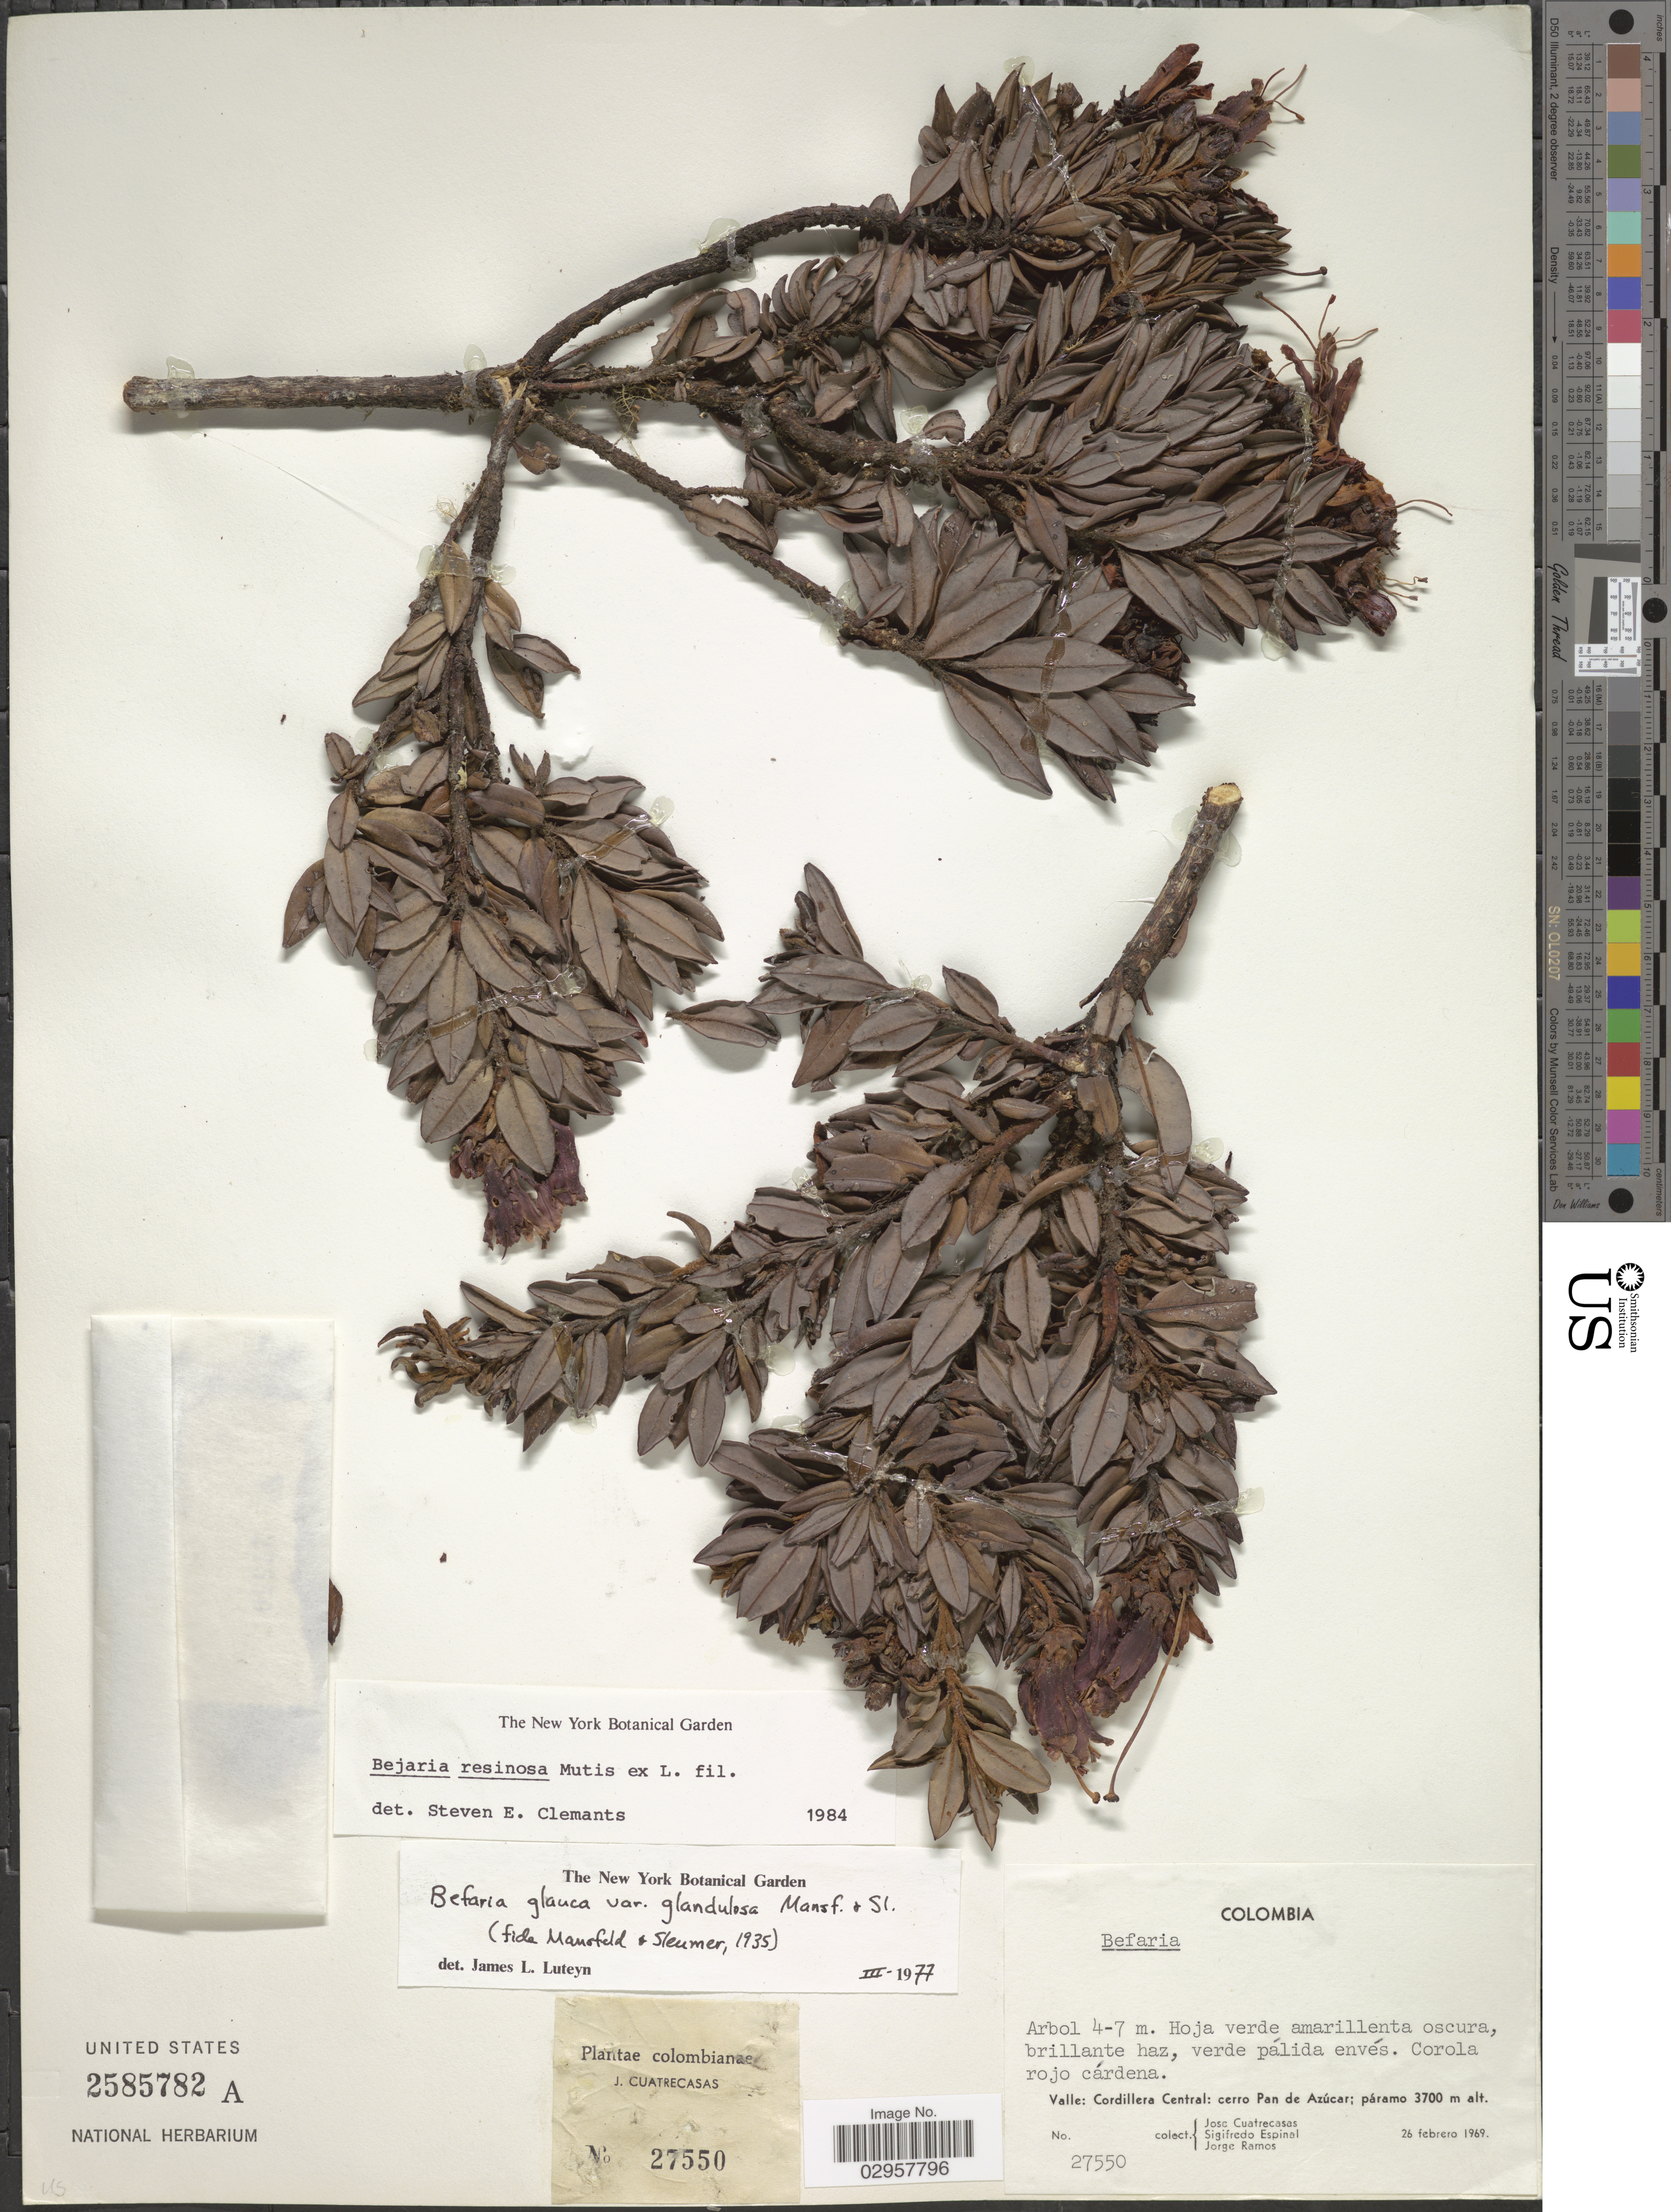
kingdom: Plantae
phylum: Tracheophyta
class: Magnoliopsida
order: Ericales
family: Ericaceae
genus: Befaria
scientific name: Befaria resinosa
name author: Mutis ex L. f.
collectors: J. Cuatrecasas, S. Espinal & J. Ramos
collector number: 27550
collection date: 1969-02-26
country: Colombia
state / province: Valle del Cauca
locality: Valle: Cordillera Central: cerro Pan de Azúcar.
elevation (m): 3700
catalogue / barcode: US 2585782A